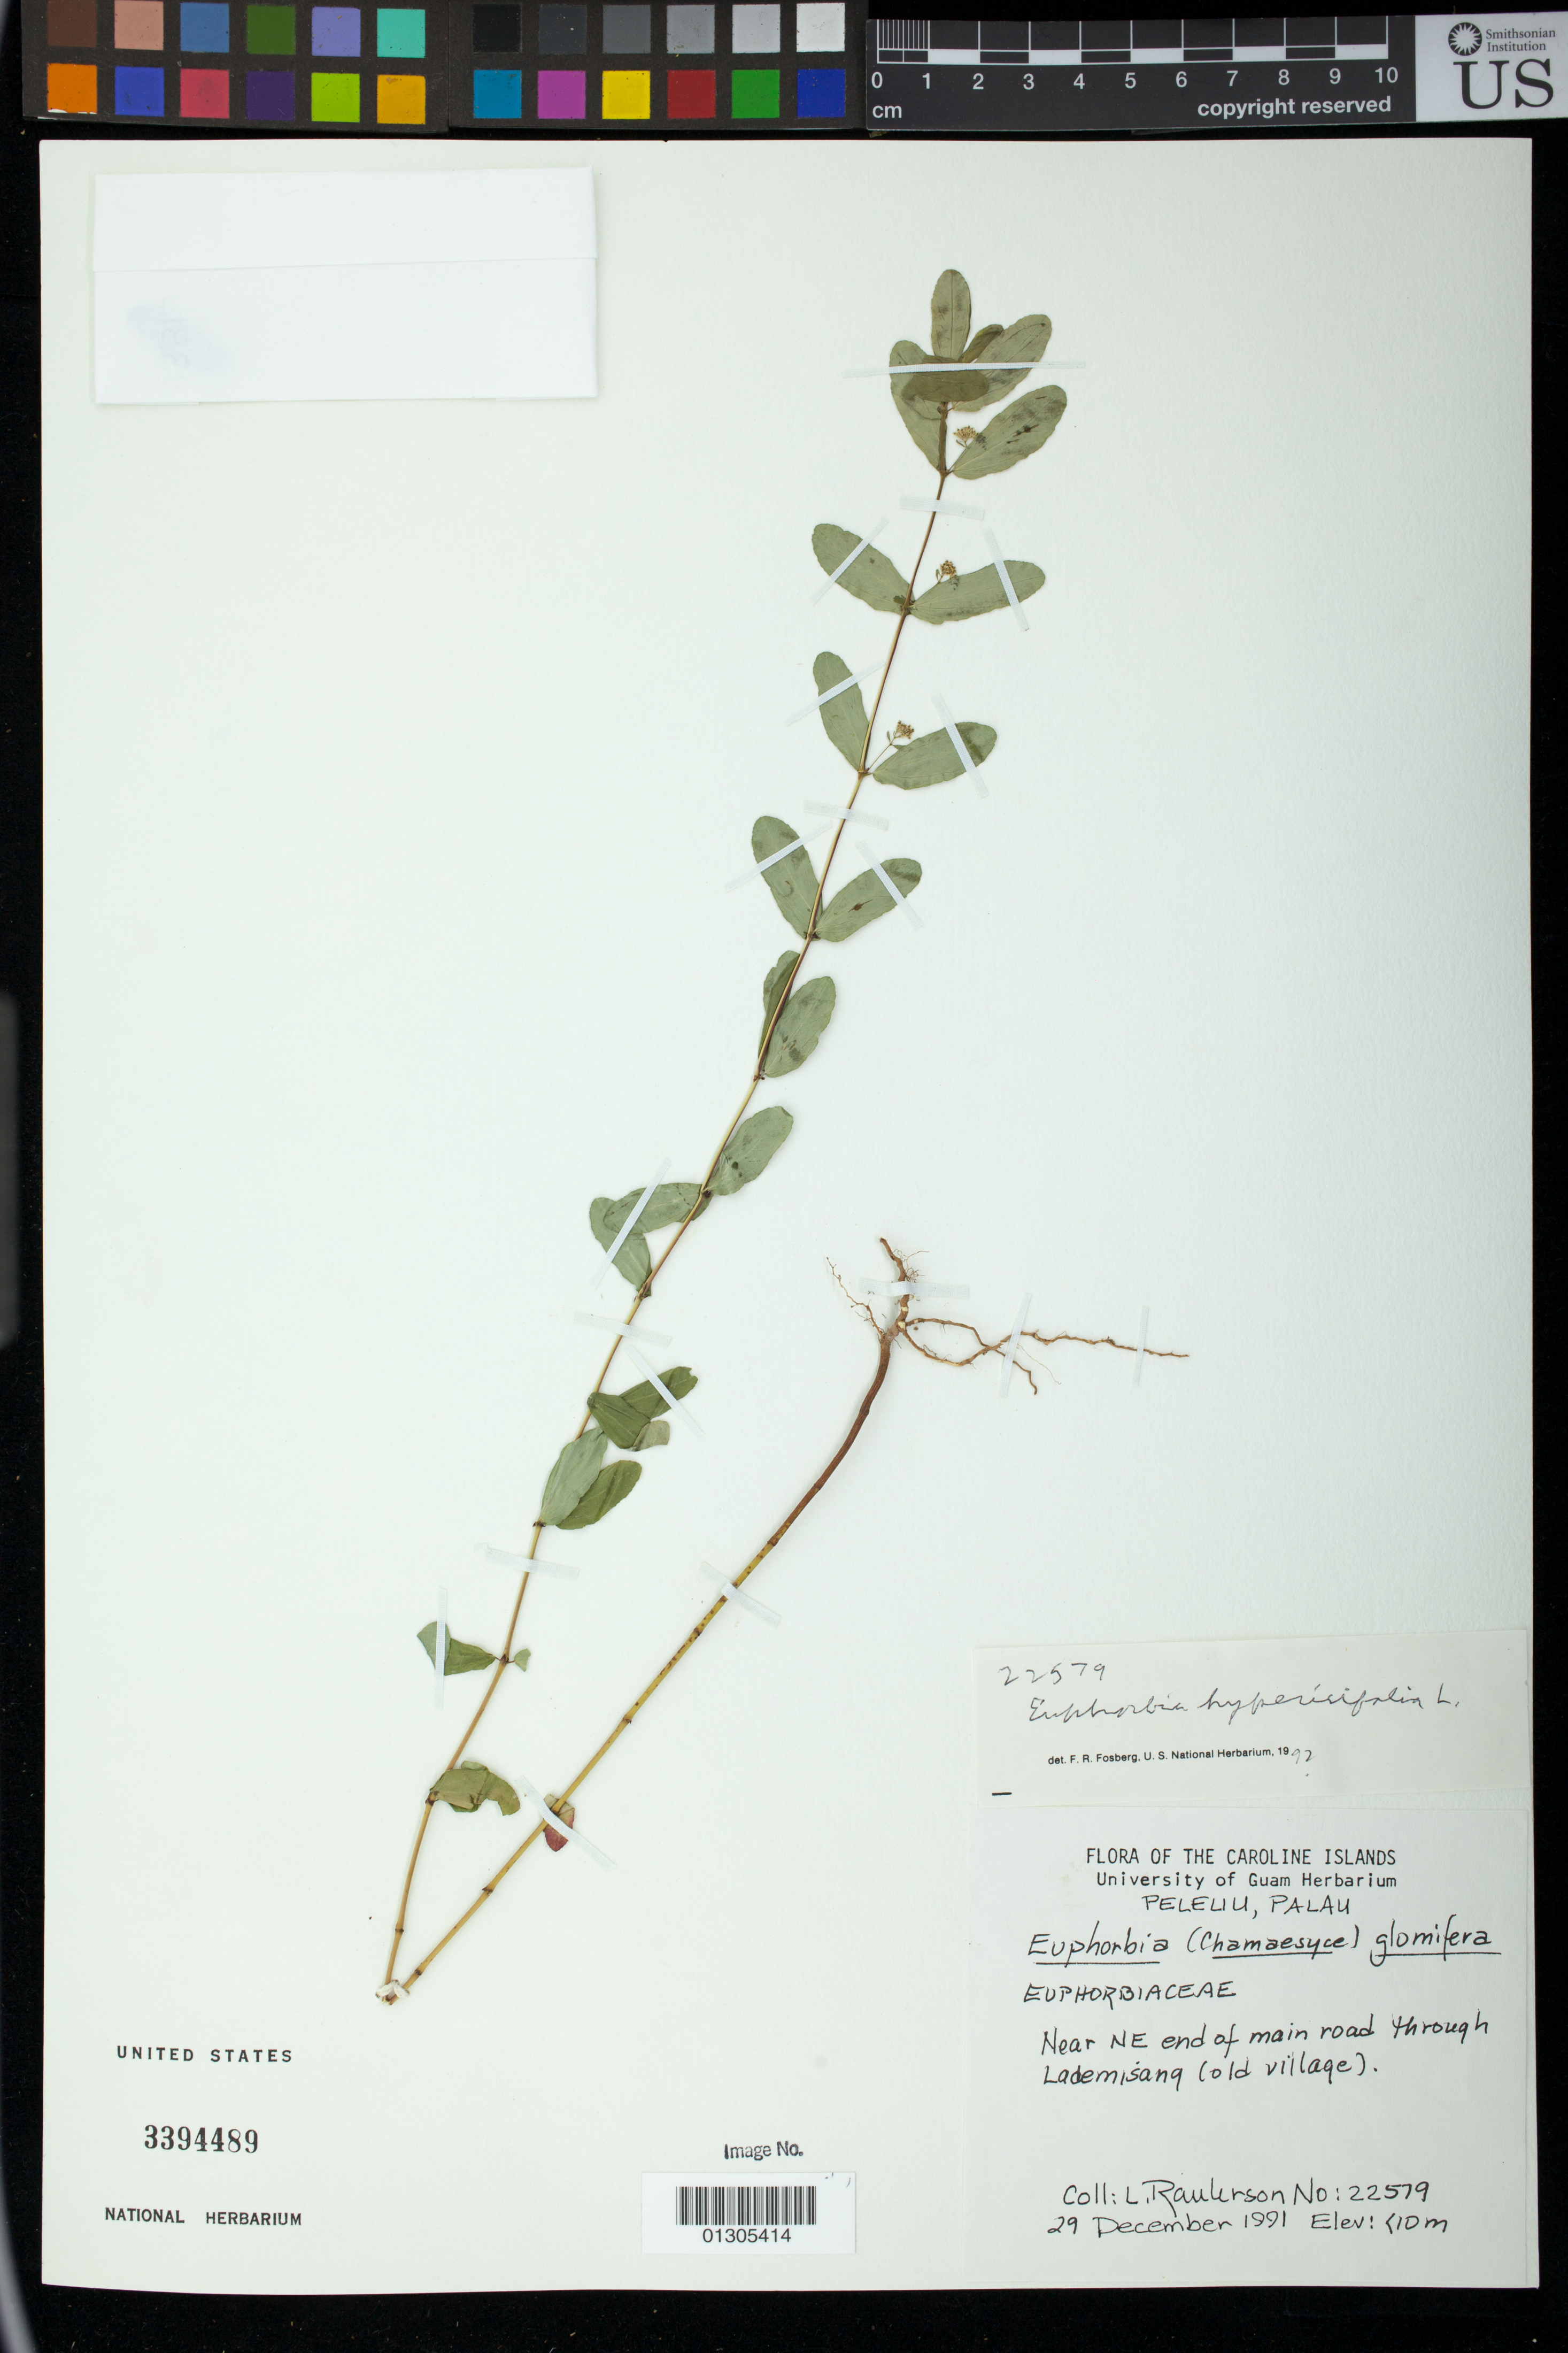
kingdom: Plantae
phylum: Tracheophyta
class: Magnoliopsida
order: Malpighiales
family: Euphorbiaceae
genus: Euphorbia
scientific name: Euphorbia hypericifolia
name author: L.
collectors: L. Raulerson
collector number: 22579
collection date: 1991-12-29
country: Palau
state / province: Peleuu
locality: Near NE end of main road through Lademisang (old village).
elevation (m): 0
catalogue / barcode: US 3394489